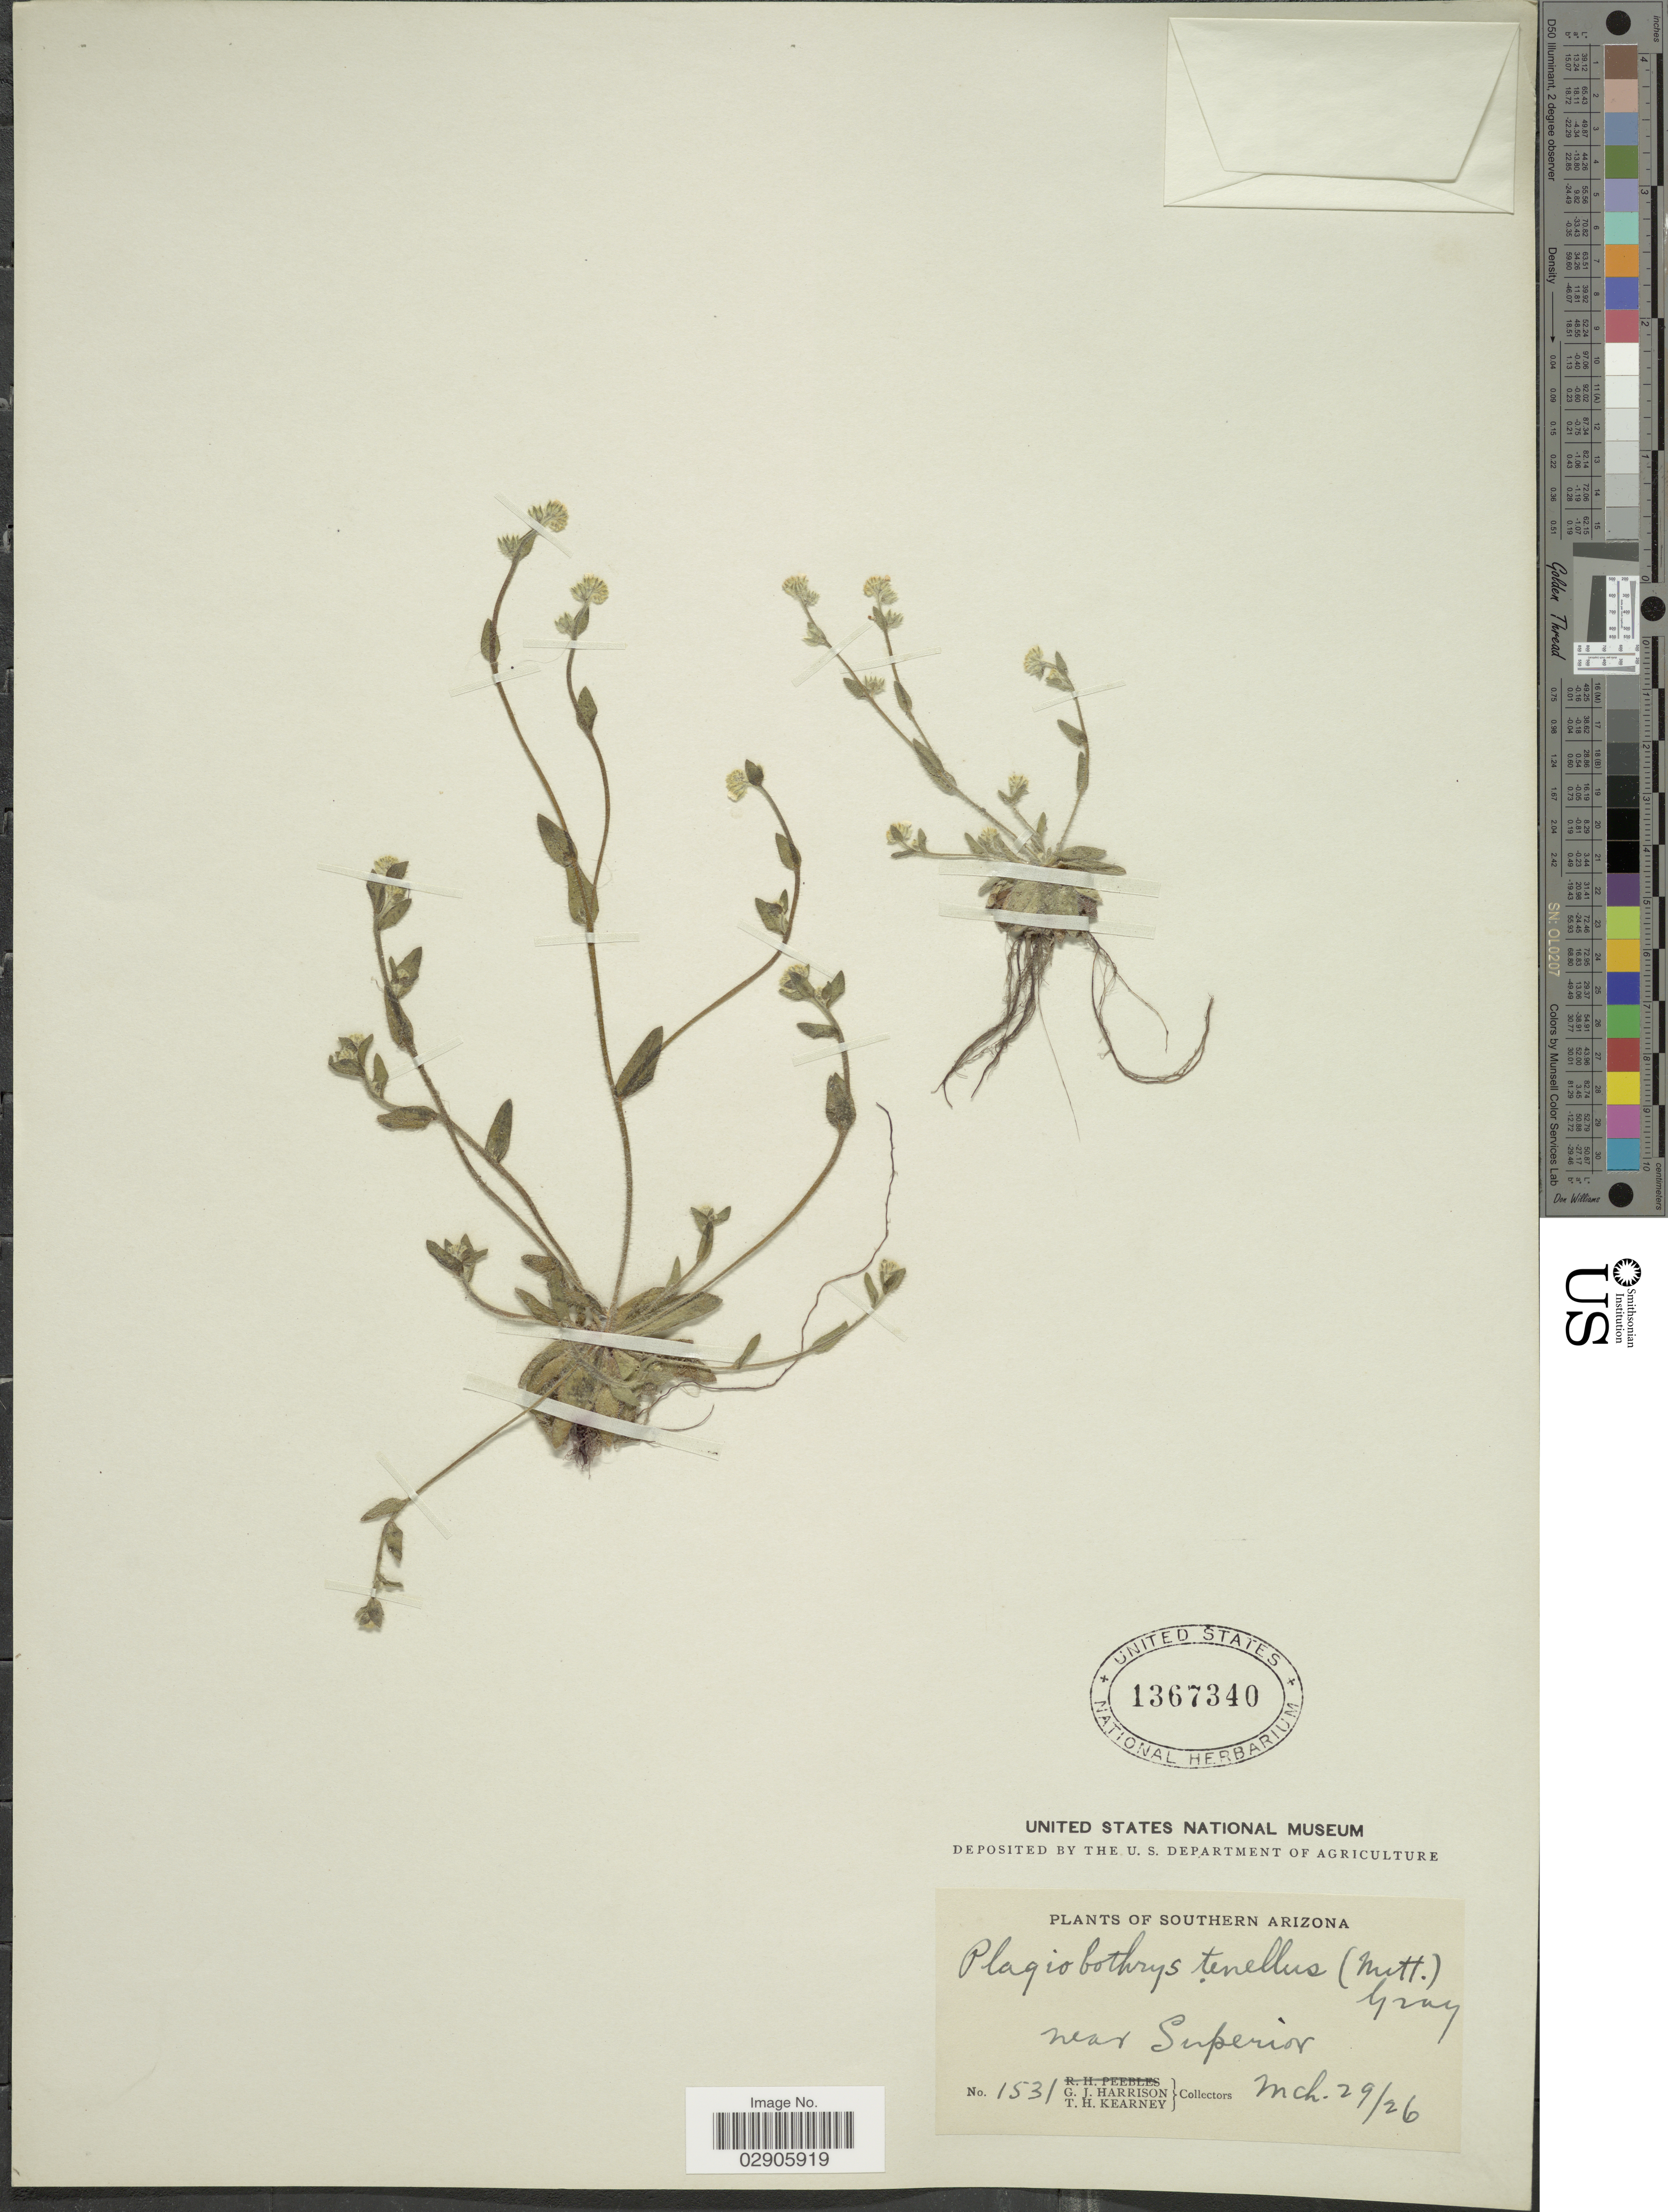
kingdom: Plantae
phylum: Tracheophyta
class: Magnoliopsida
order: Boraginales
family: Boraginaceae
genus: Plagiobothrys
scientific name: Plagiobothrys tenellus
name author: (Nutt.) A. Gray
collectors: G. J. Harrison & T. H. Kearney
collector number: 1531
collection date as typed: Transcribed d/m/y: 29/3/26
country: United States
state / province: Arizona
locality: Plants of Southern Arizona. Near Superior.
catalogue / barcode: US 1367340